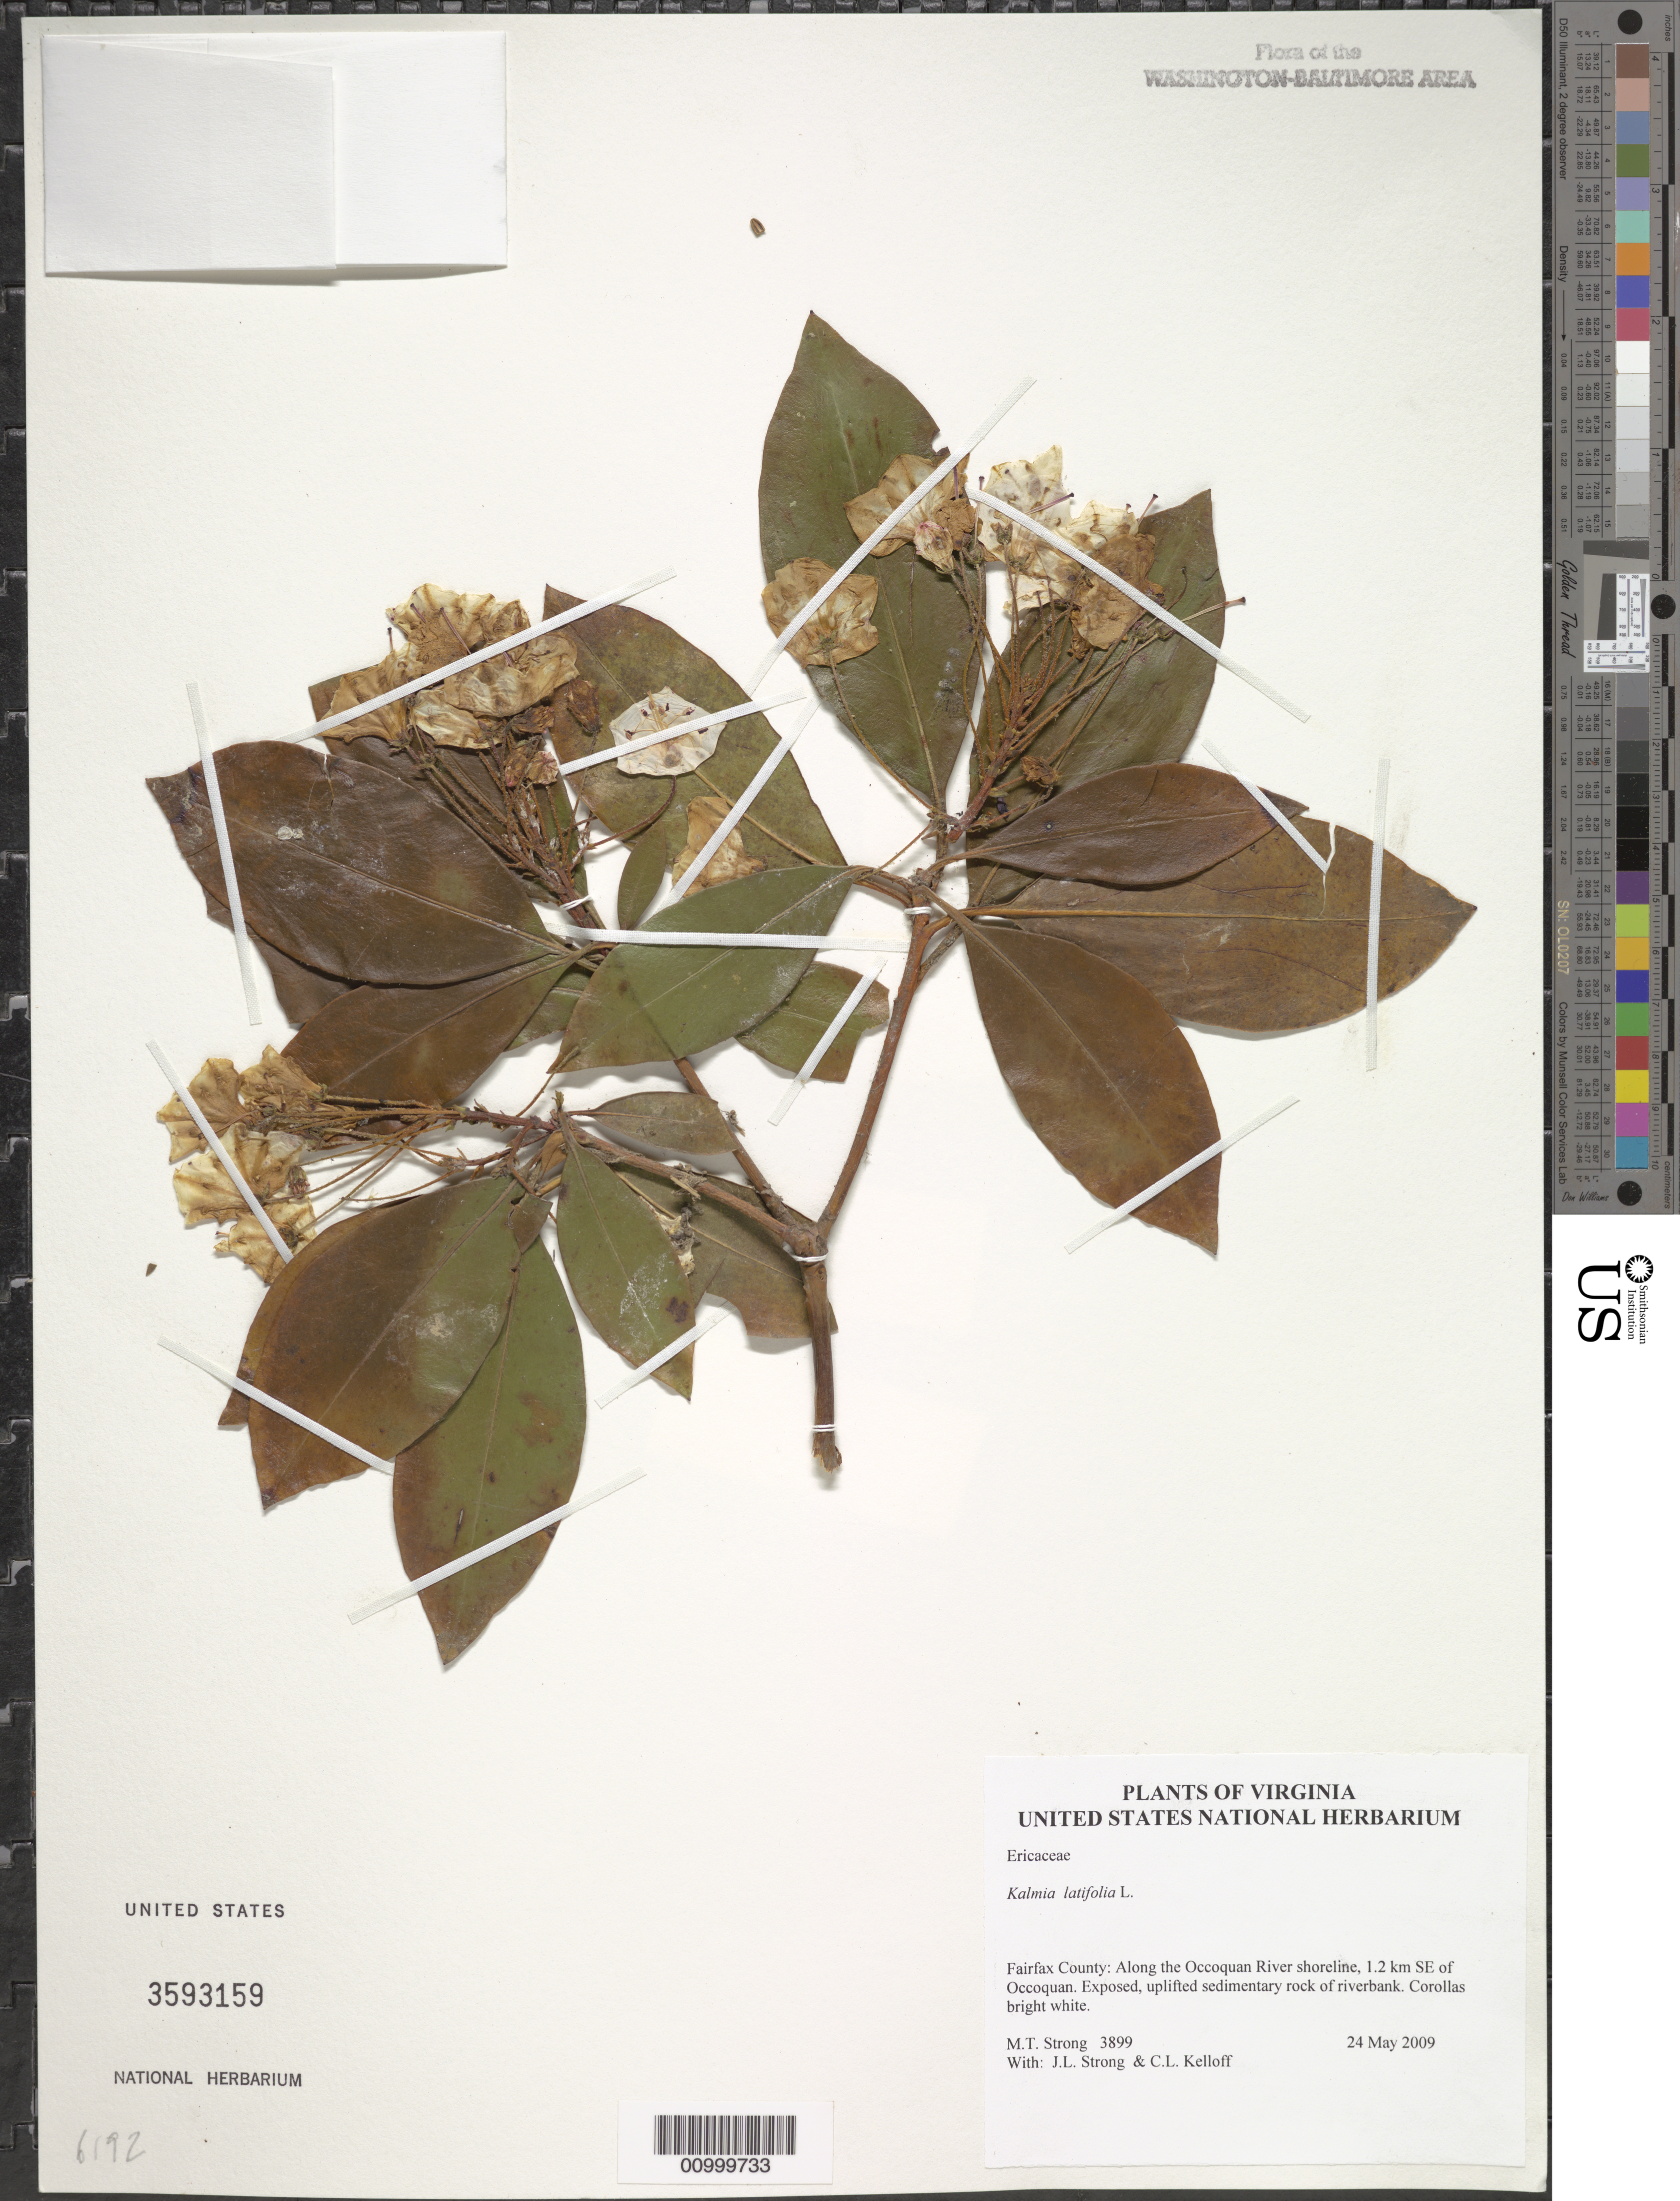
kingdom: Plantae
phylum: Tracheophyta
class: Magnoliopsida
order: Ericales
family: Ericaceae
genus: Kalmia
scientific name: Kalmia latifolia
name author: L.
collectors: M. T. Strong, J. L. Strong & C. L. Kelloff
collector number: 3899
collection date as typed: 24 May 2009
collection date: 2009-05-24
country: United States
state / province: Virginia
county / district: Fairfax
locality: Along the Occoquan River shoreline, 1.2 SE of Occoquan.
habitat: Exposed, uplifted sedimentary rock of riverbank.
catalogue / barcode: US 3593159